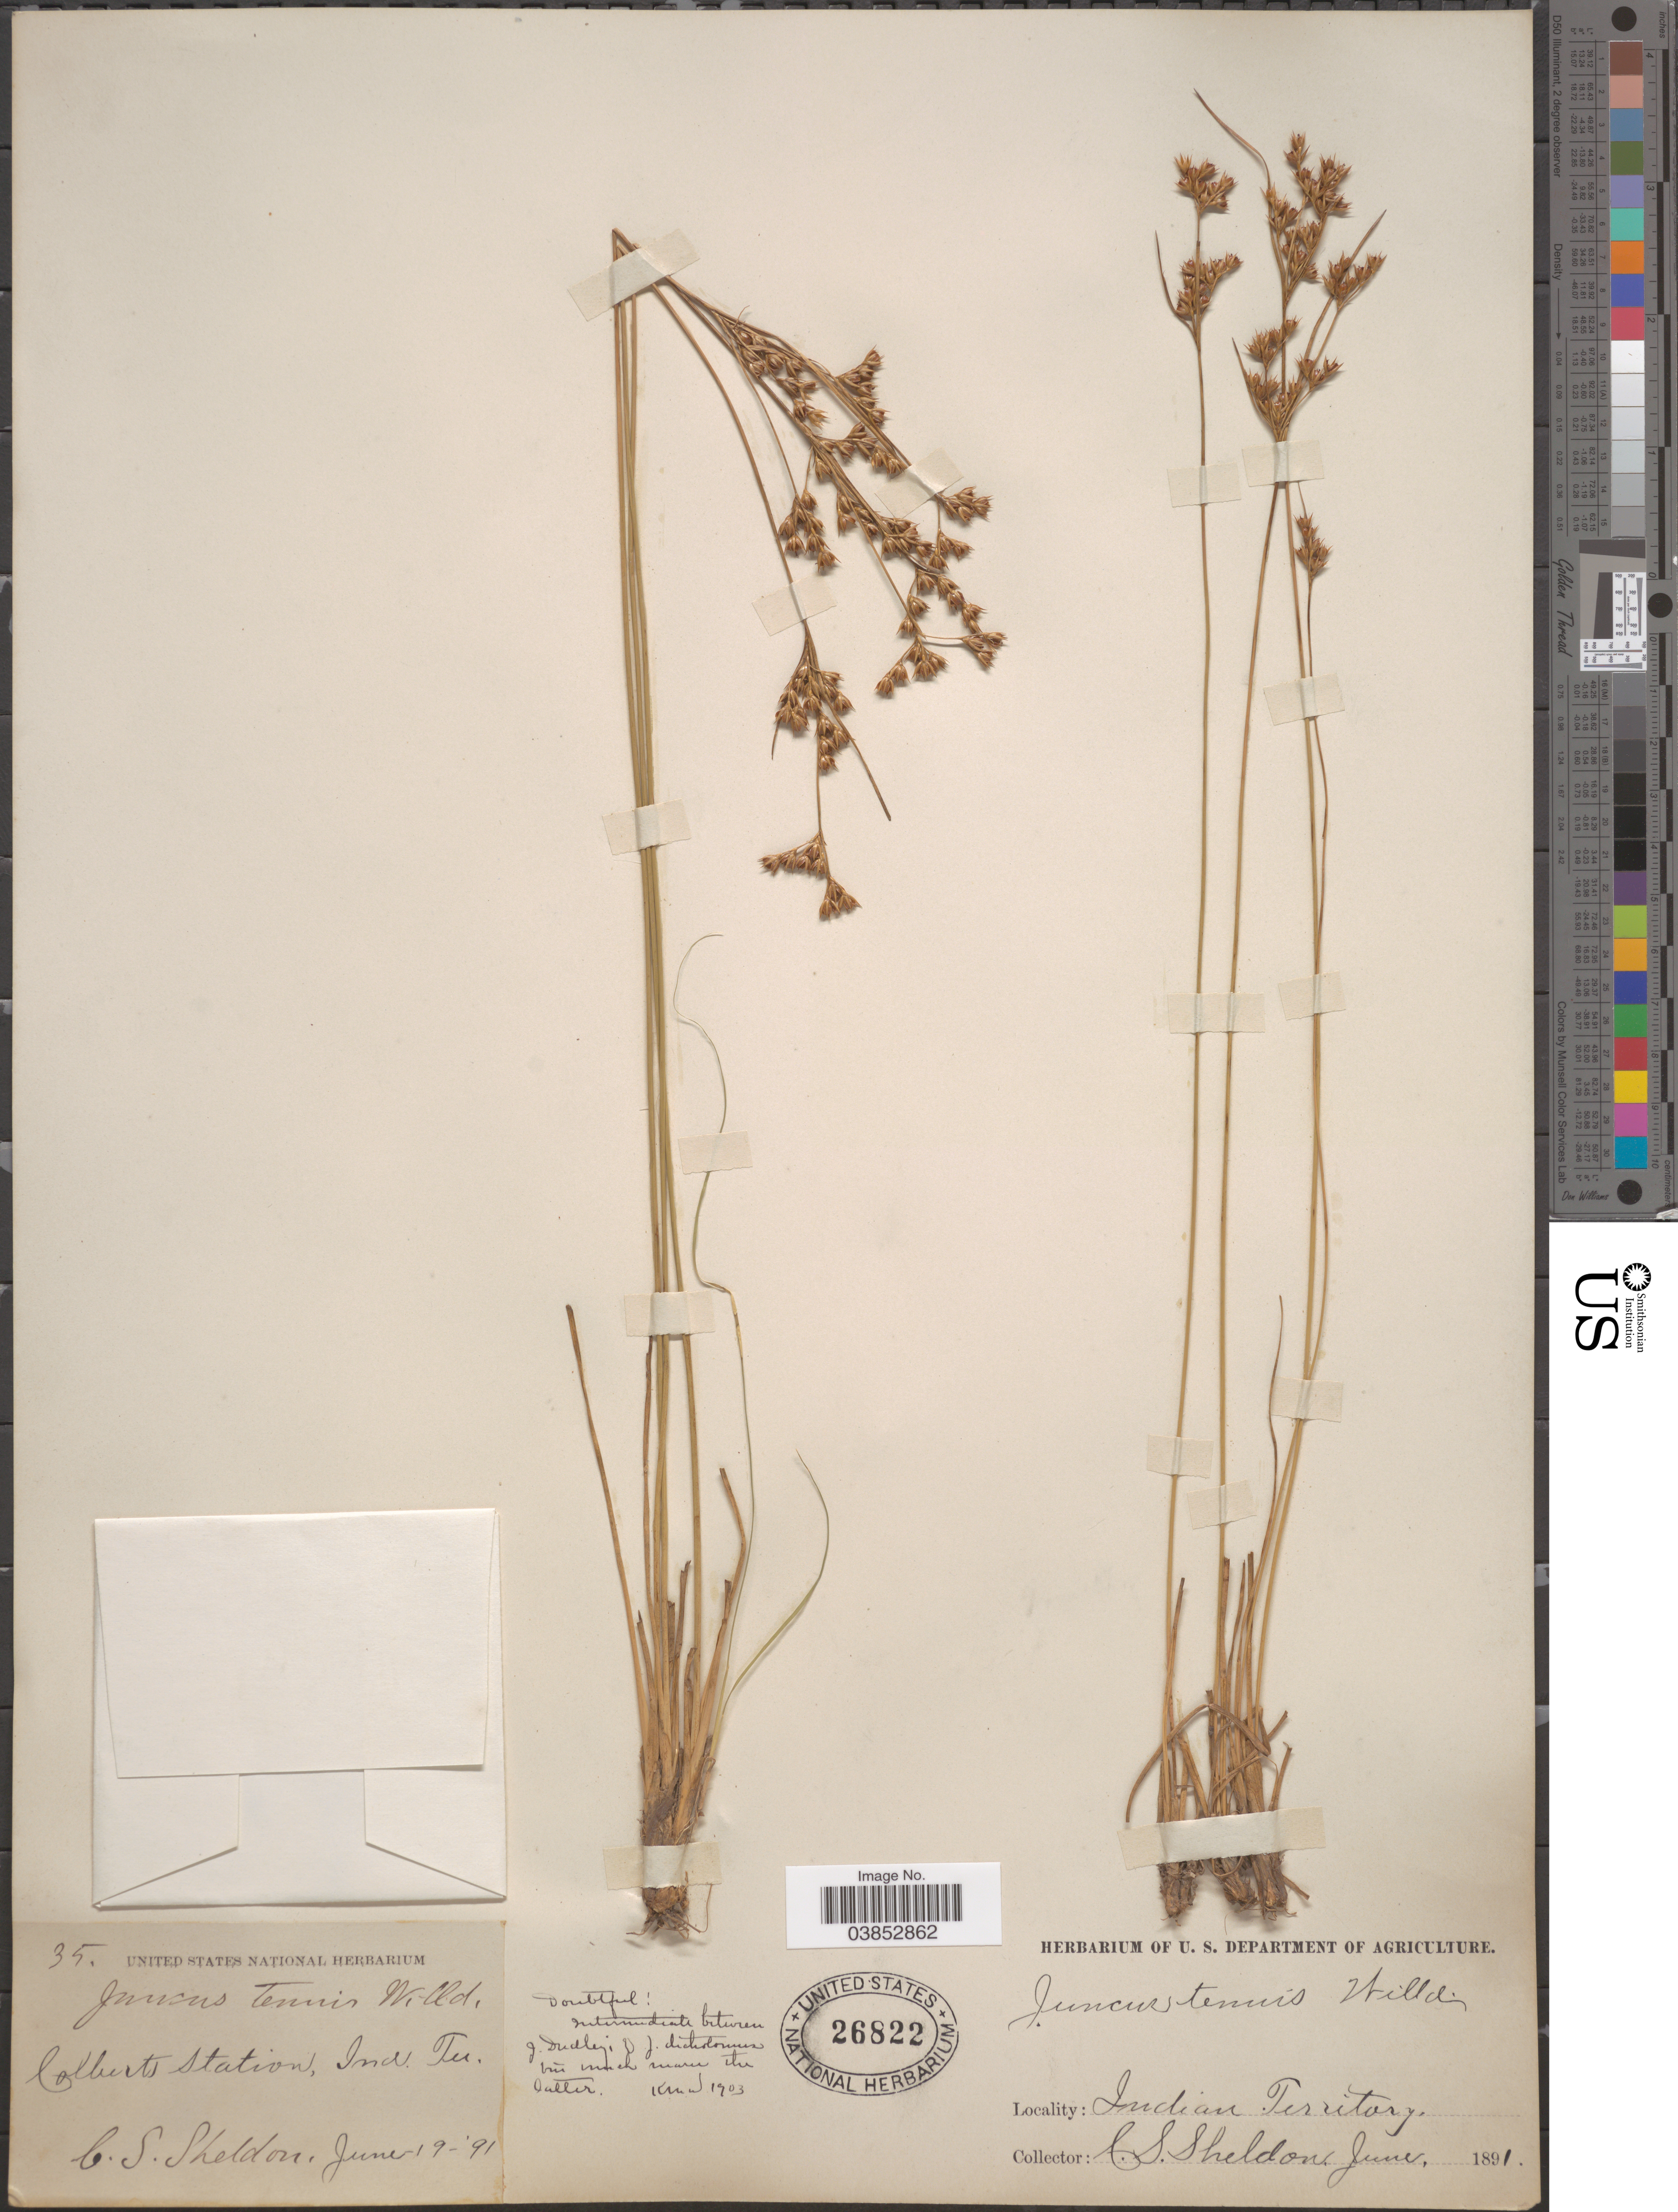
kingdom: Plantae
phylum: Tracheophyta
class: Liliopsida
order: Poales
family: Juncaceae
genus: Juncus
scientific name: Juncus dudleyi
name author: Wiegand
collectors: C. S. Sheldon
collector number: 35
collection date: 1891-06-19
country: United States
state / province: Oklahoma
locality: Colberts Station, Indian Territory.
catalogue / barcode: US 26822